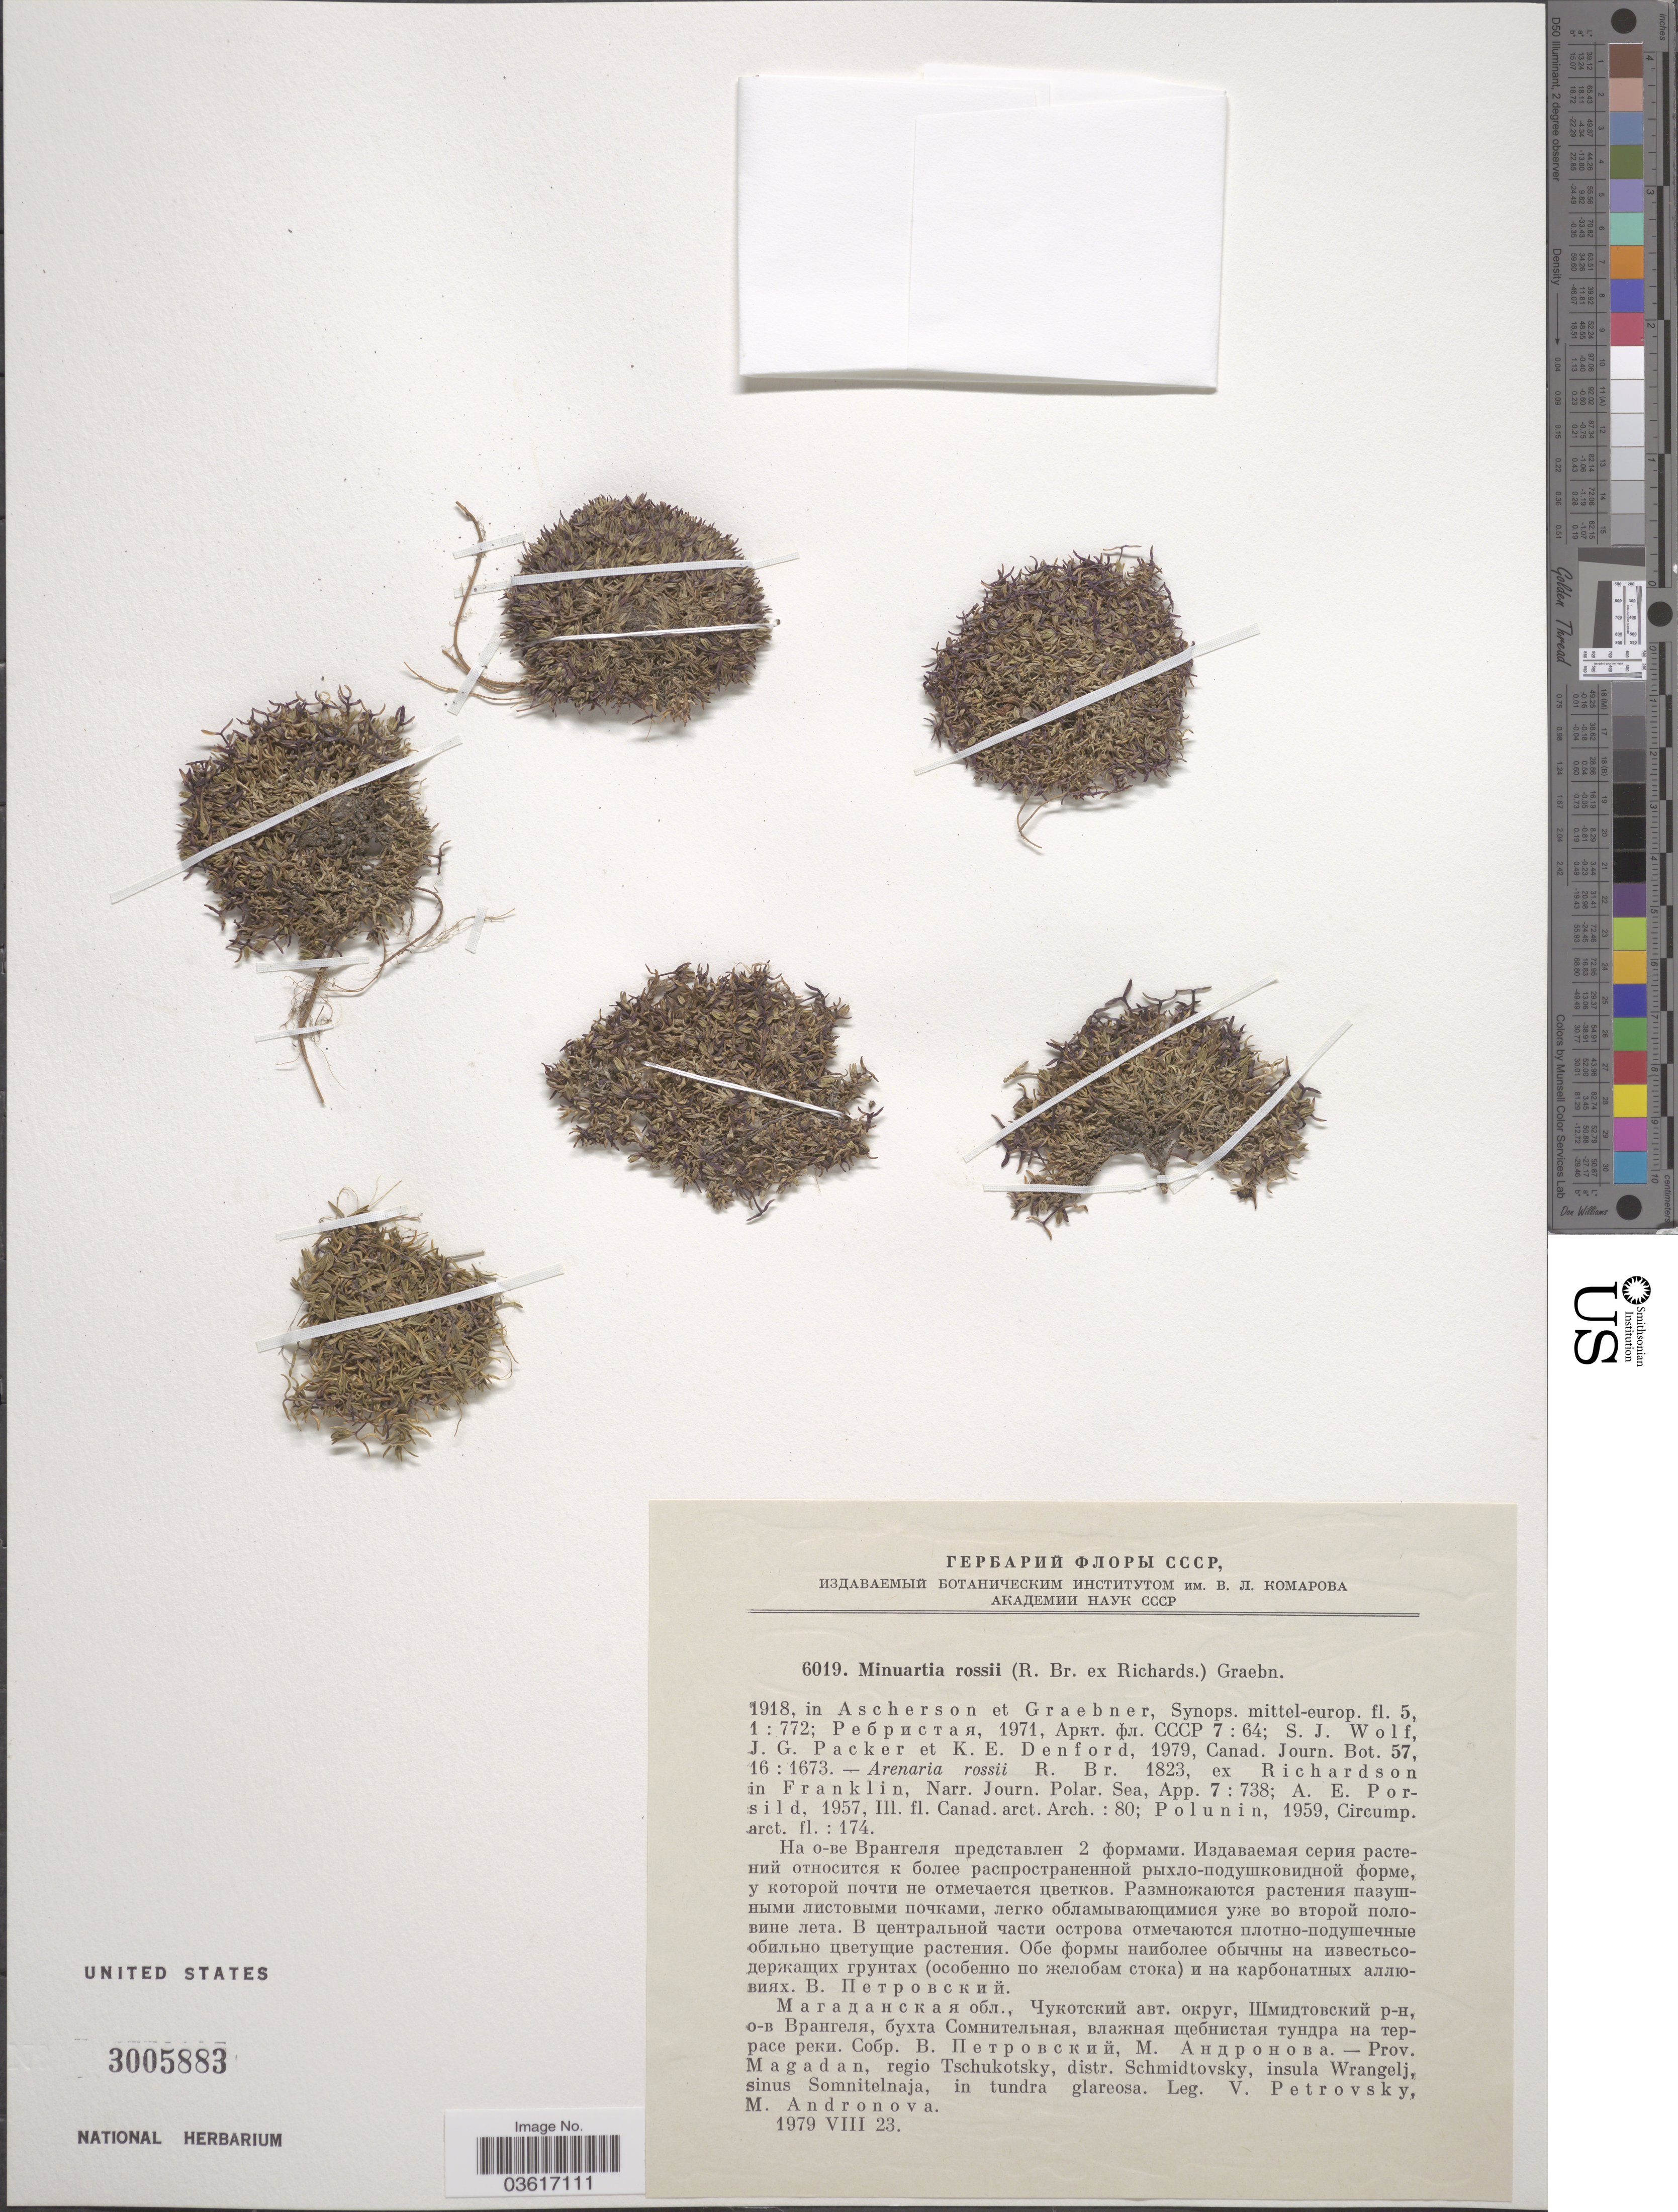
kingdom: Plantae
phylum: Tracheophyta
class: Magnoliopsida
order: Caryophyllales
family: Caryophyllaceae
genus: Minuartia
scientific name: Minuartia rossii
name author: (R. Br. ex Richardson) Graebn.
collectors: V. Petrovsky & M. Andronova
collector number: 6019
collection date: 1979-08-23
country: Russian Federation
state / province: Magadan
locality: Regio Tschukotsky, distr. Schmidtovsky, insula Wrangelj, sinus Somnitelnaja, in tundra glareosa.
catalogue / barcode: US 3005883